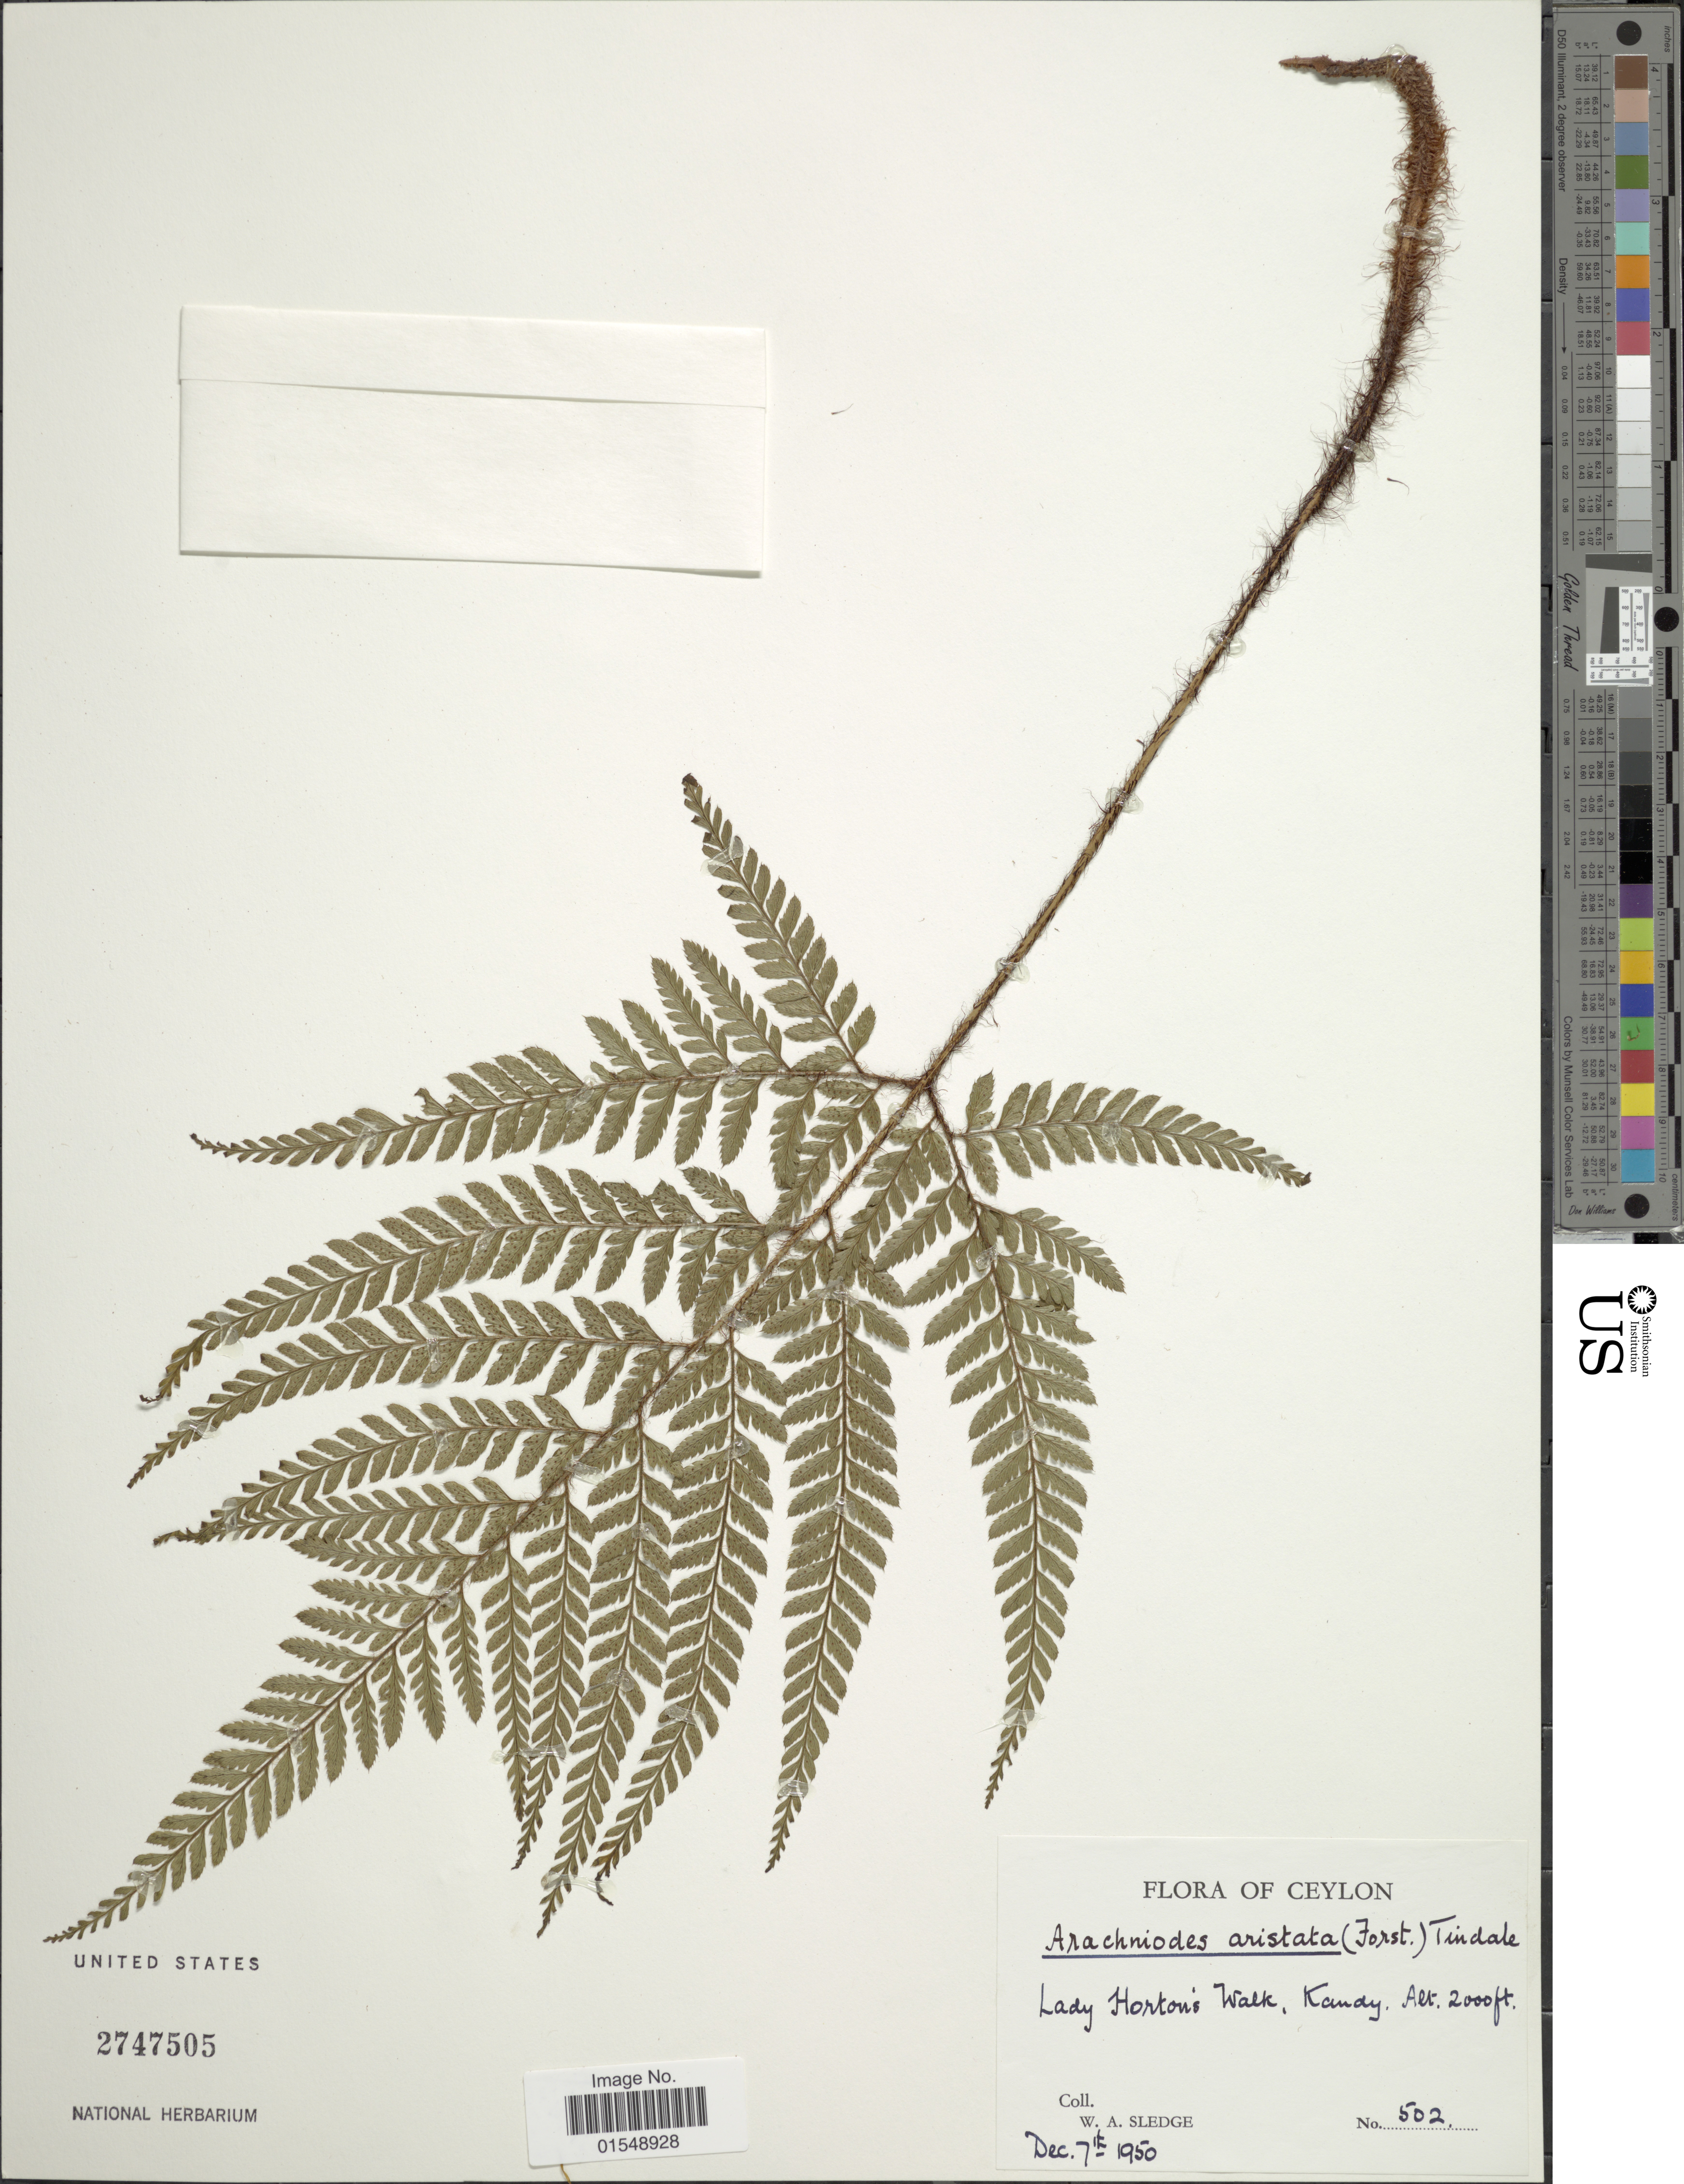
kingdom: Plantae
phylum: Tracheophyta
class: Polypodiopsida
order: Polypodiales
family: Dryopteridaceae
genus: Arachniodes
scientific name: Arachniodes aristata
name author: (G. Forst.) Tindale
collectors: W. A. Sledge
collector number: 502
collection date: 1950-12-07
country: Sri Lanka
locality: Ceylon, Lady Hortou's Walk, Kandy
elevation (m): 610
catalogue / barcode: US 2747505